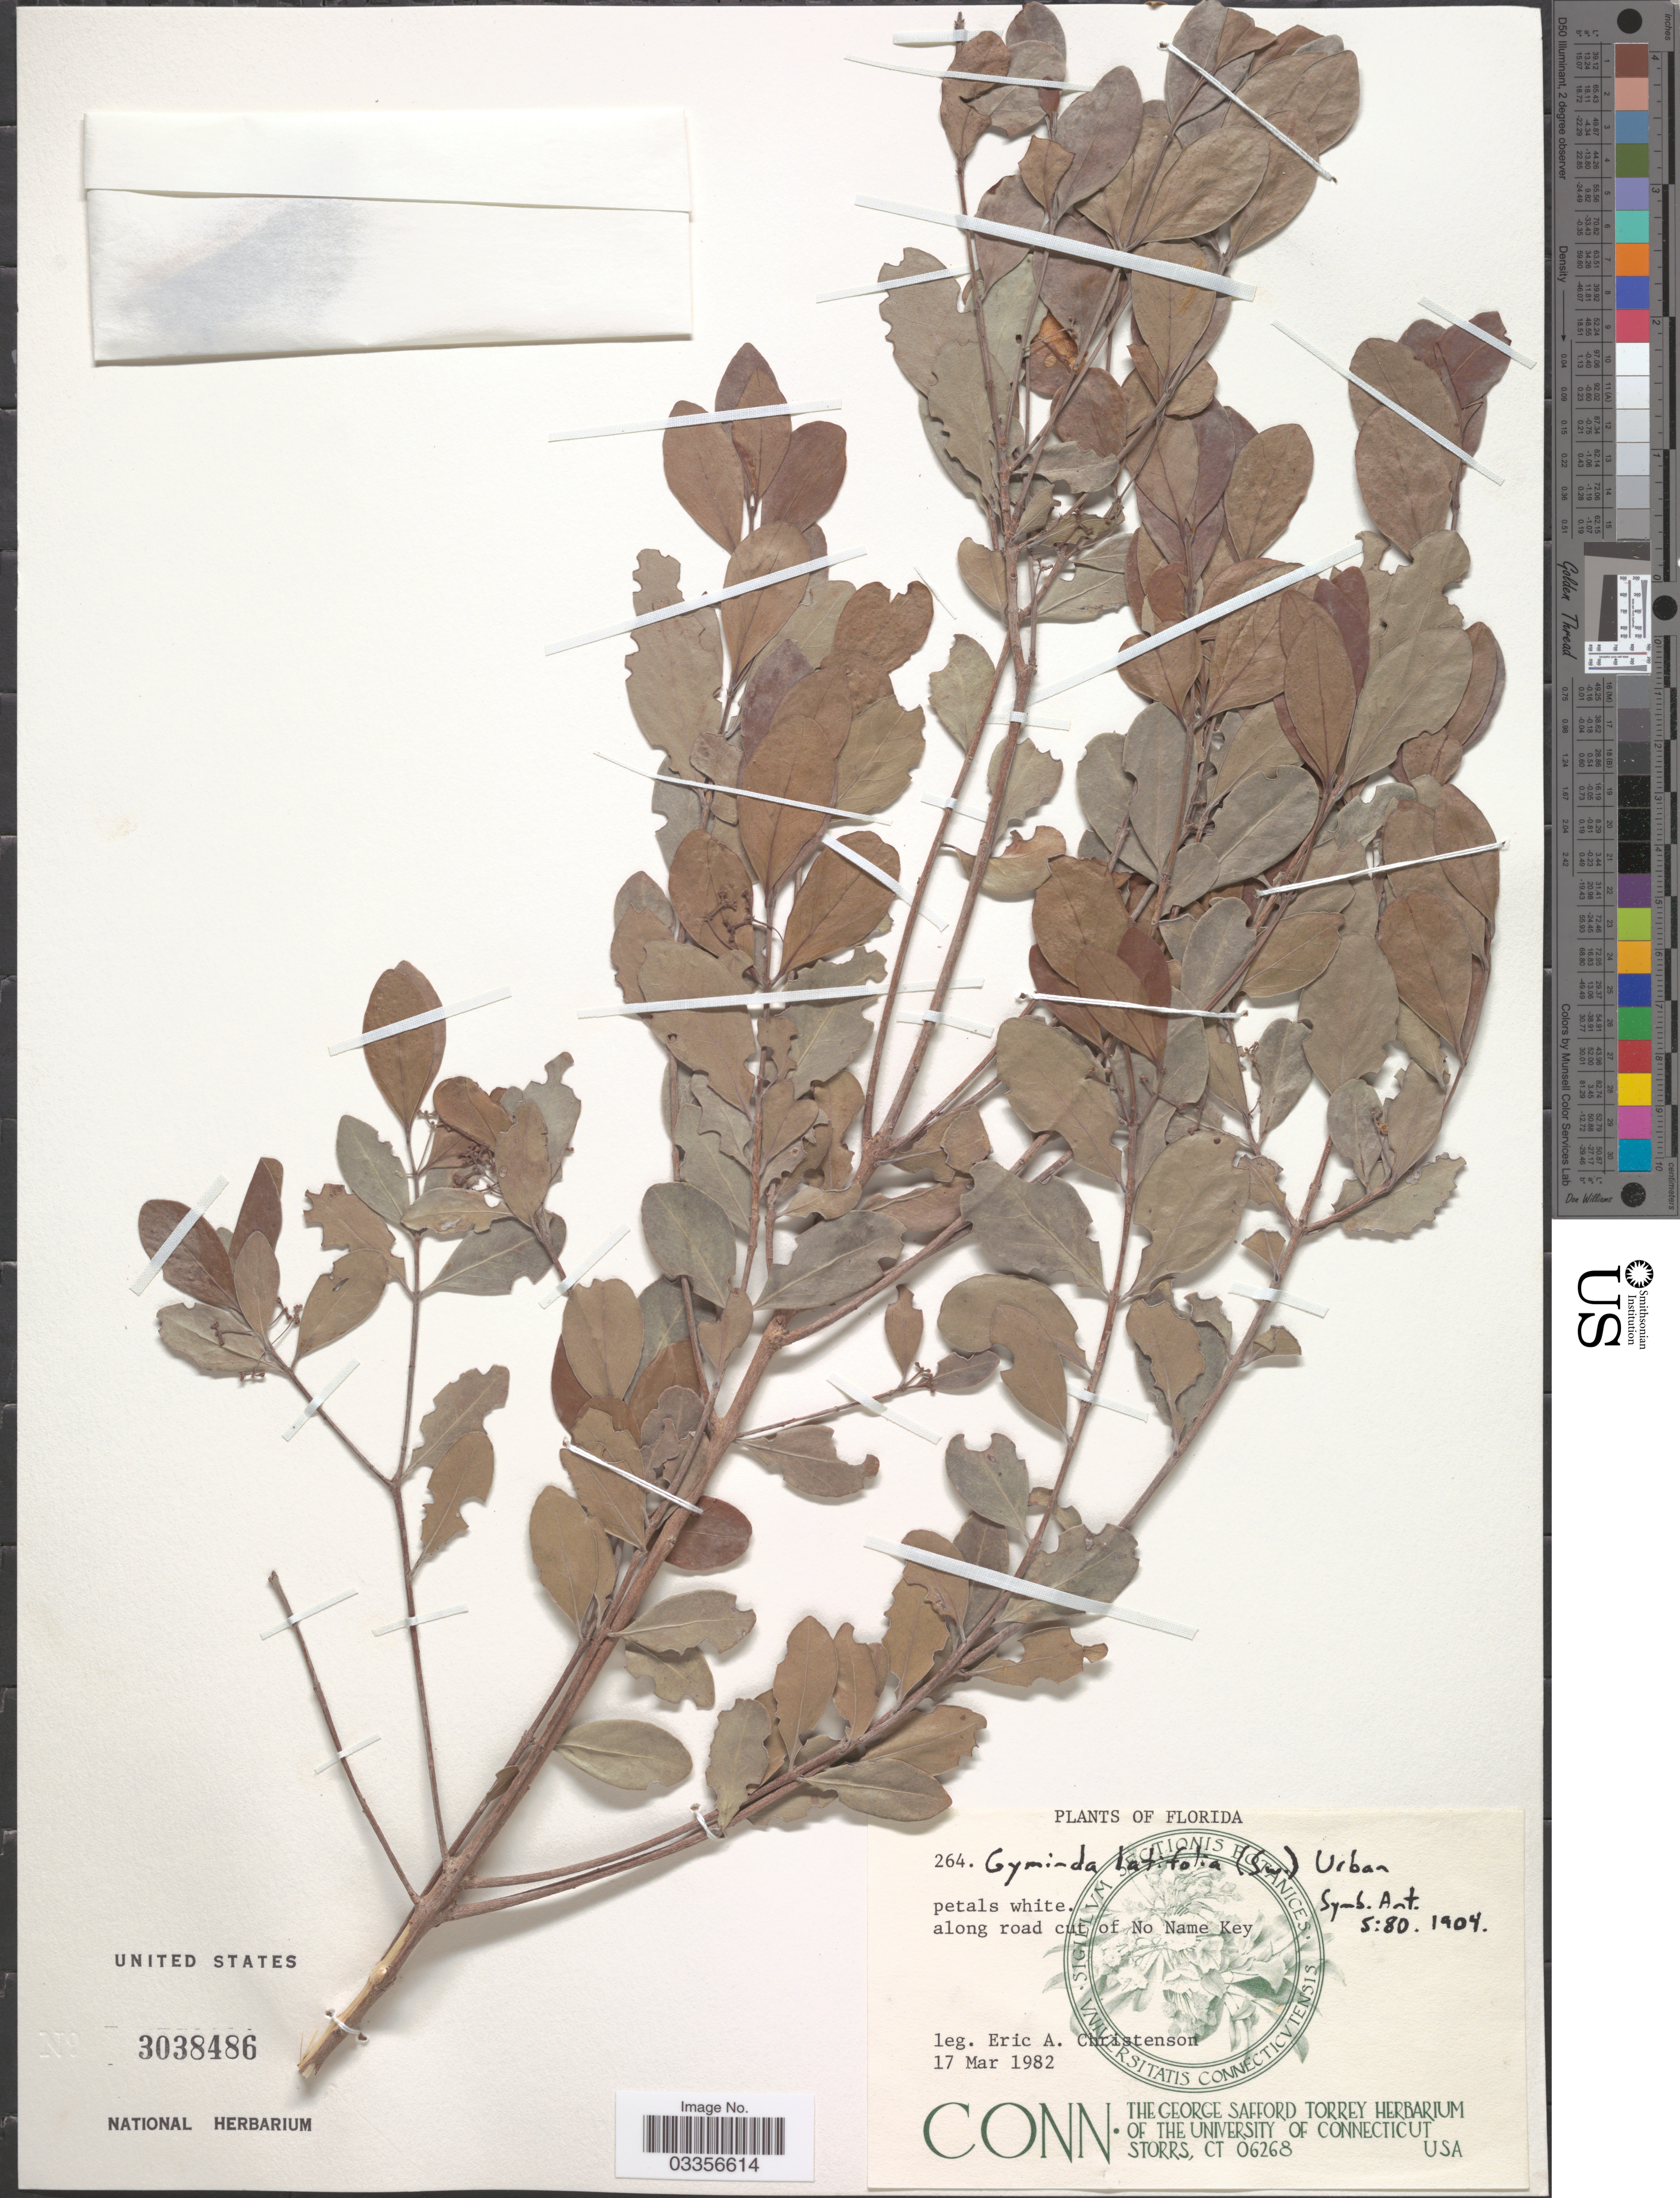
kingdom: Plantae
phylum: Tracheophyta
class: Magnoliopsida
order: Celastrales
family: Celastraceae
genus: Gyminda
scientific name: Gyminda latifolia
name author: (Sw.) Urb.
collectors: E. A. Christenson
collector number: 264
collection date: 1982-03-17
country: United States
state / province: Florida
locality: Along road cut of No Name Key.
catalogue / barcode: US 3038486